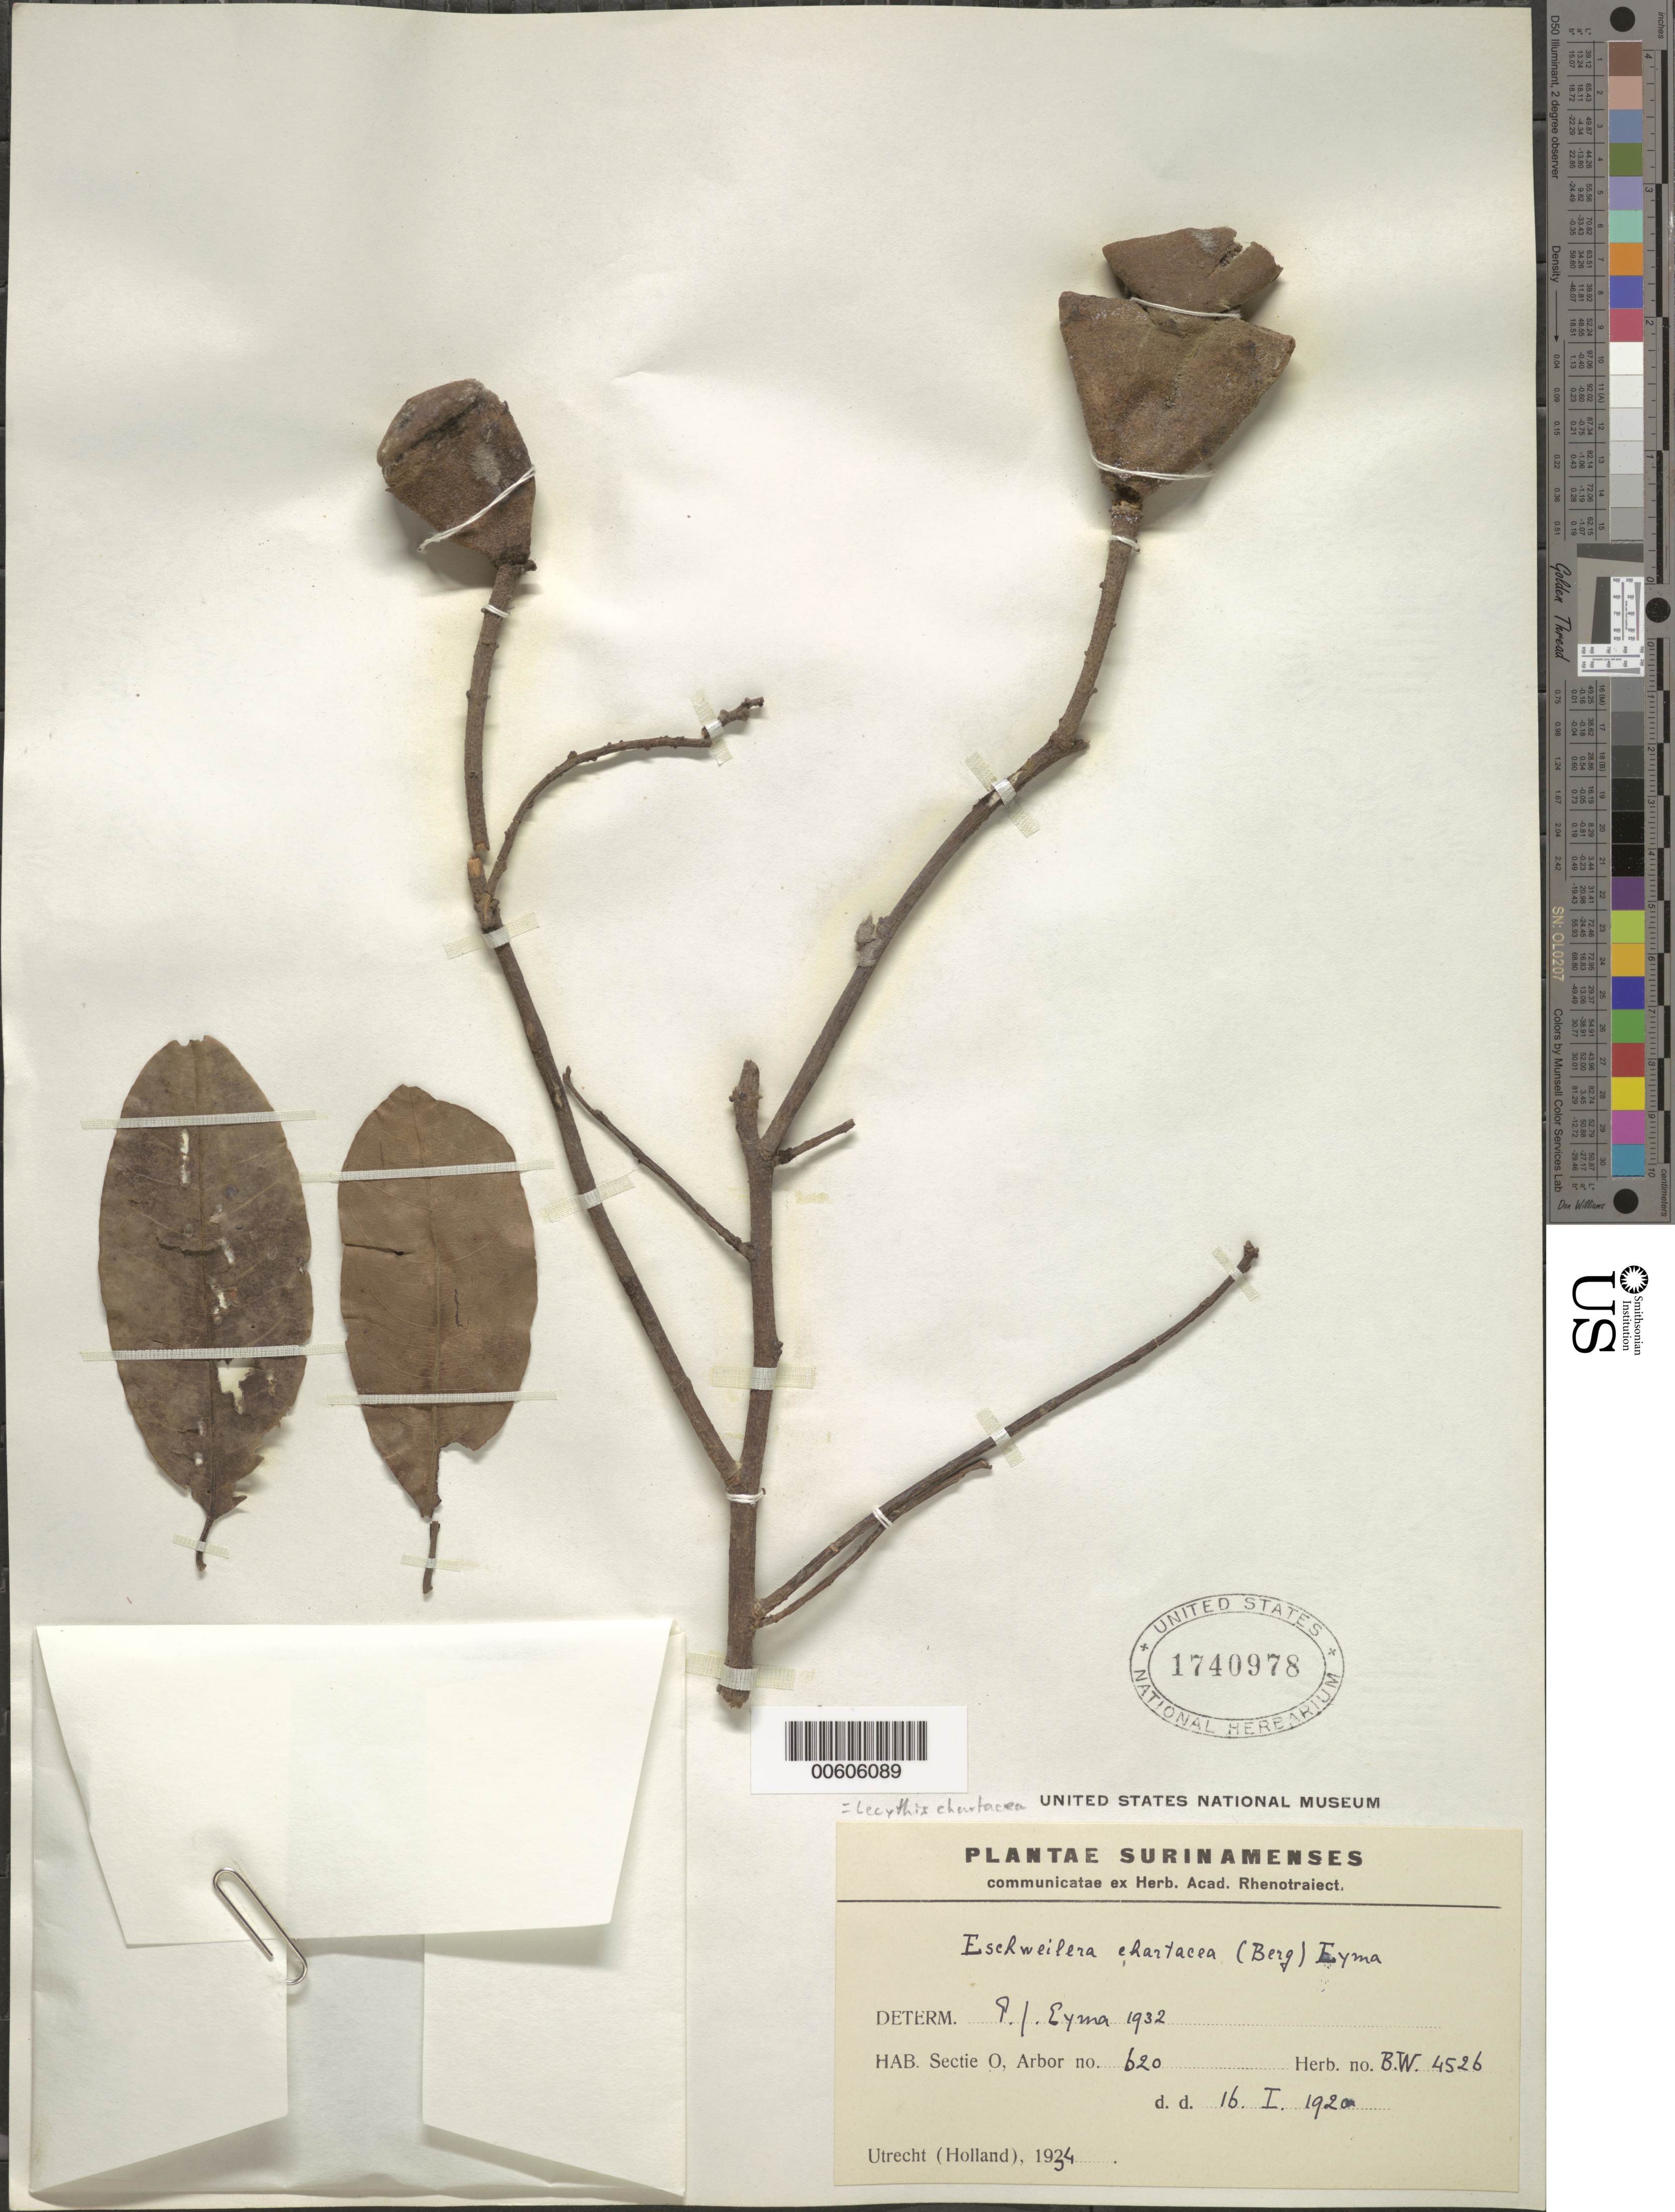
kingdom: Plantae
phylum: Tracheophyta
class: Magnoliopsida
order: Ericales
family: Lecythidaceae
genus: Lecythis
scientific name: Lecythis chartacea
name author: O. Berg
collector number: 4526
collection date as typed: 16-Jan-20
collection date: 1920-01-16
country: Suriname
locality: Sectie O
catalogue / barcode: US 1740978